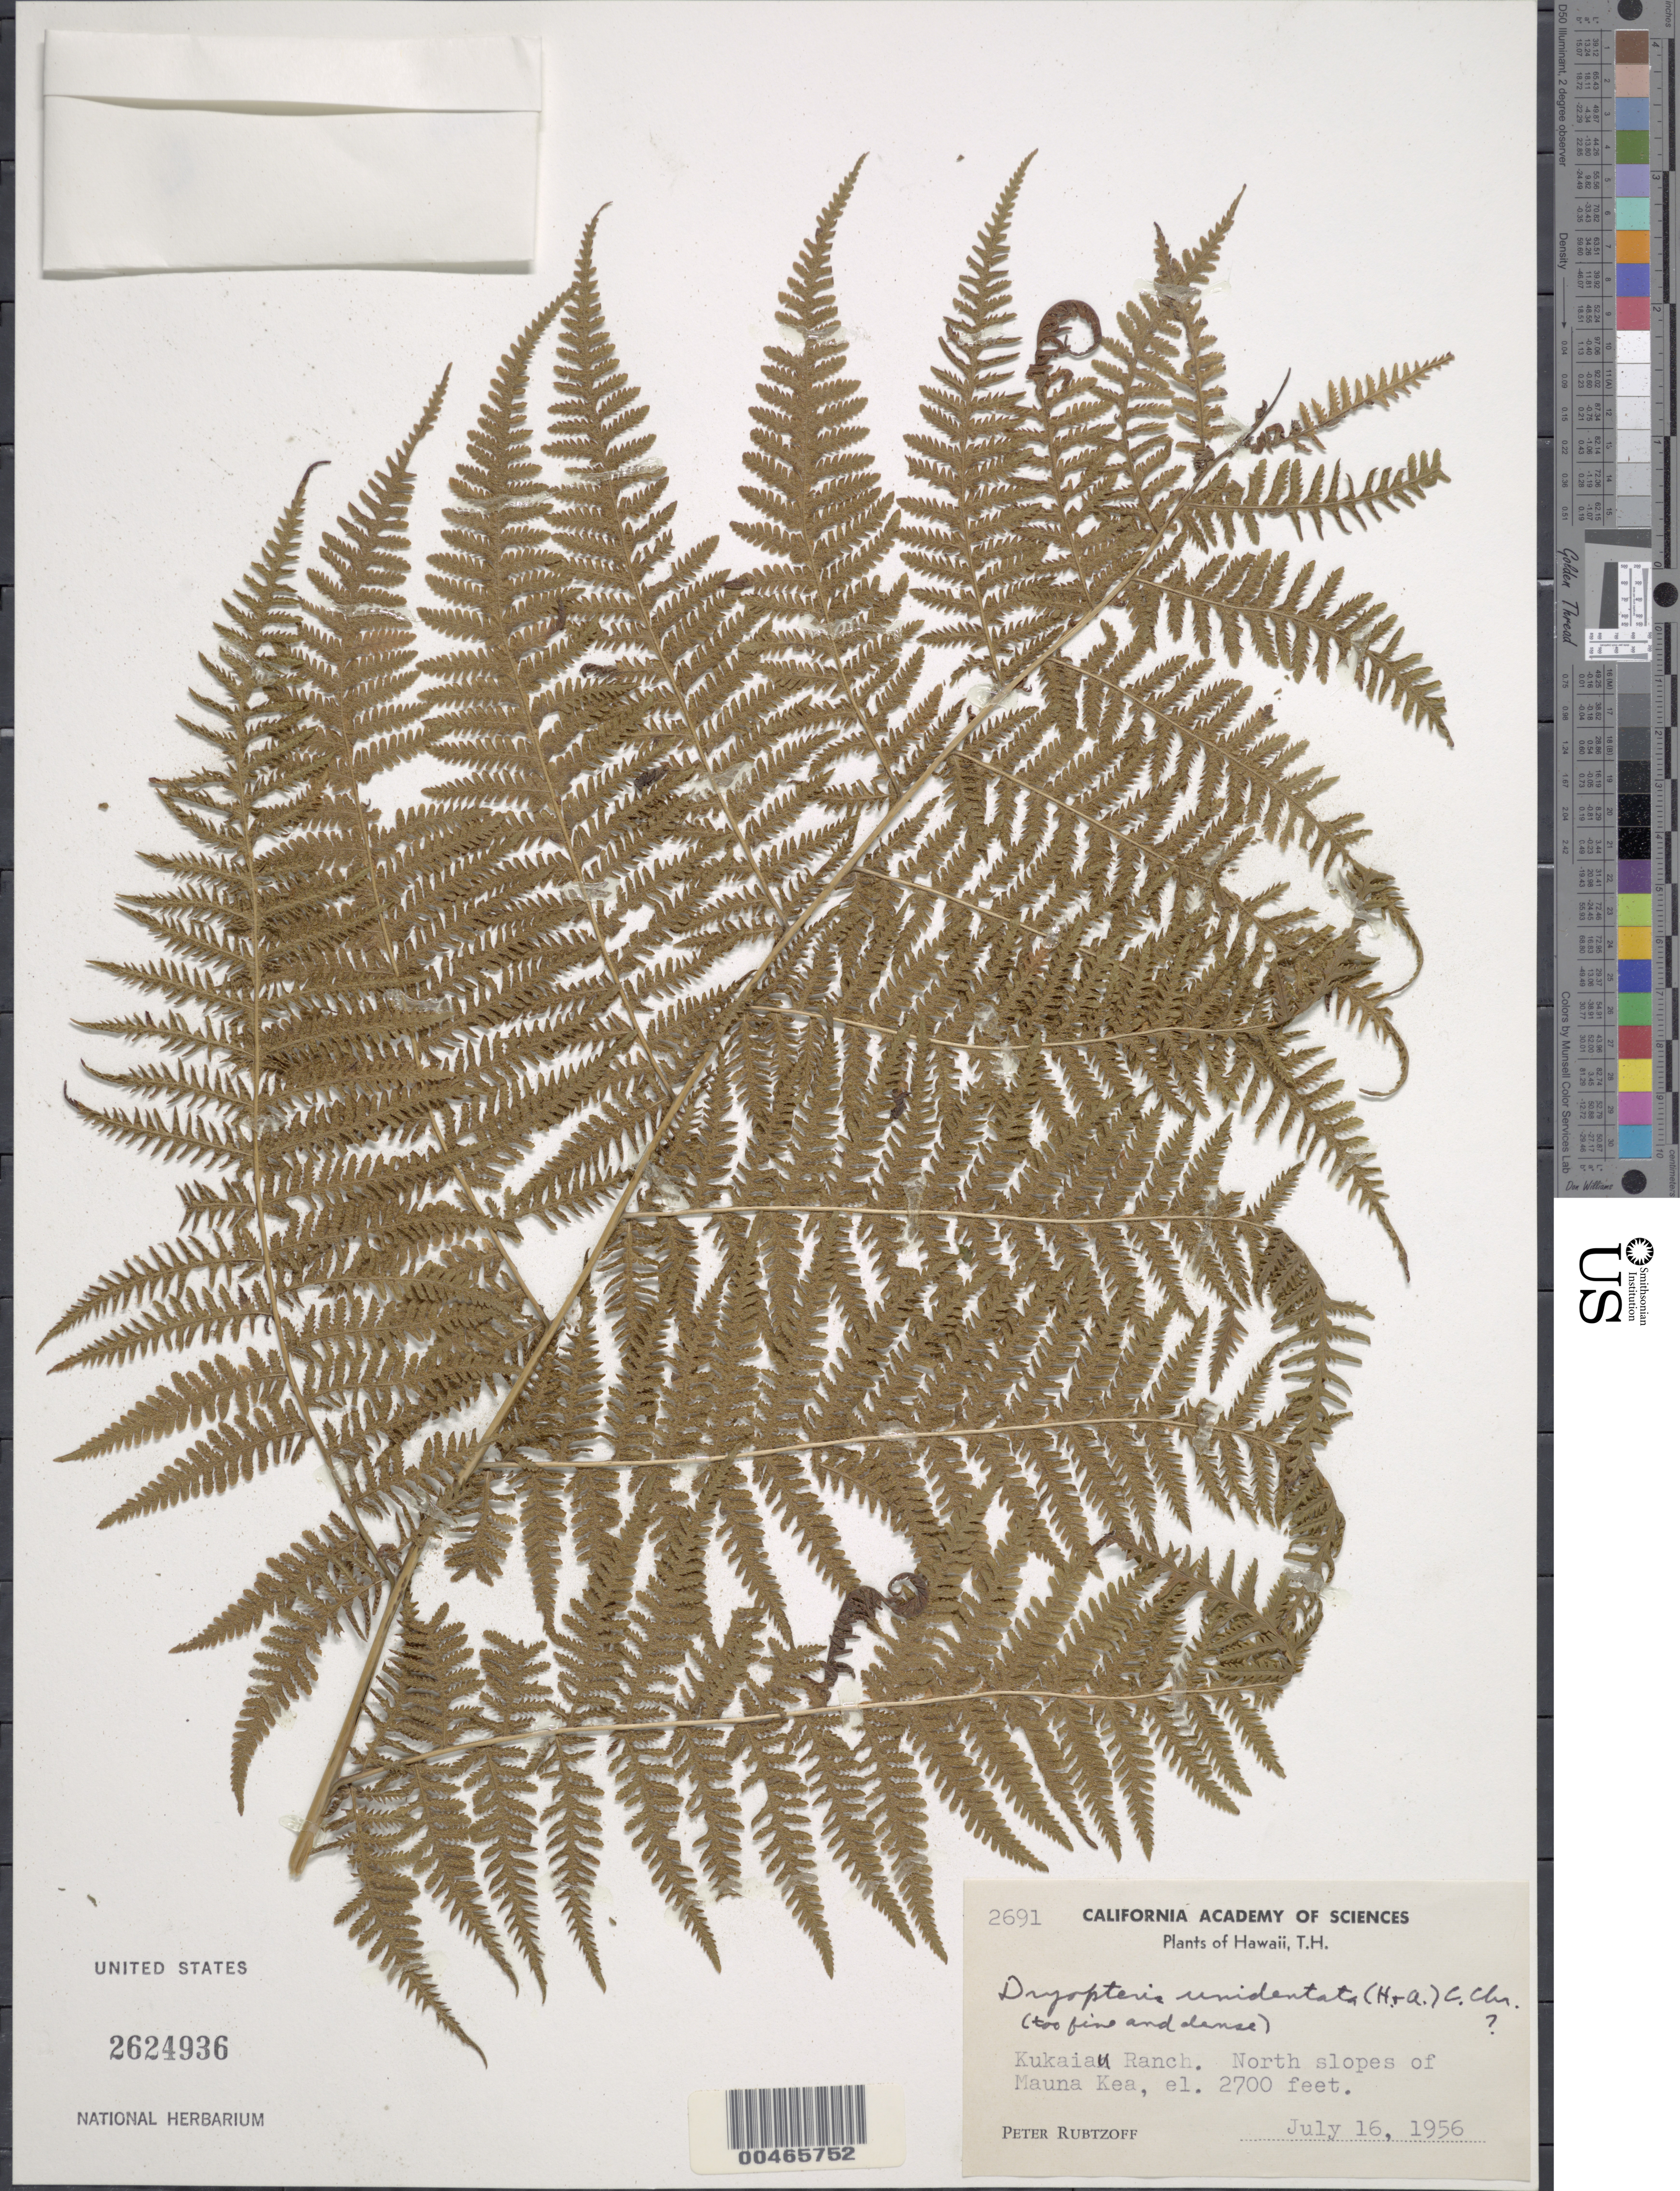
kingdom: Plantae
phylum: Tracheophyta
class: Polypodiopsida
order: Polypodiales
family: Thelypteridaceae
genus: Macrothelypteris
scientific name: Macrothelypteris torresiana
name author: (Gaudich.) Ching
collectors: P. Rubtzoff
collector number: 2691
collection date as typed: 16 Jul 1956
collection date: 1956-07-16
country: United States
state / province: Hawaii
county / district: Hawaii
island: Hawaii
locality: Kukaiau Ranch. N slopes of Mauna Kea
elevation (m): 823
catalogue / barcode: US 2624936